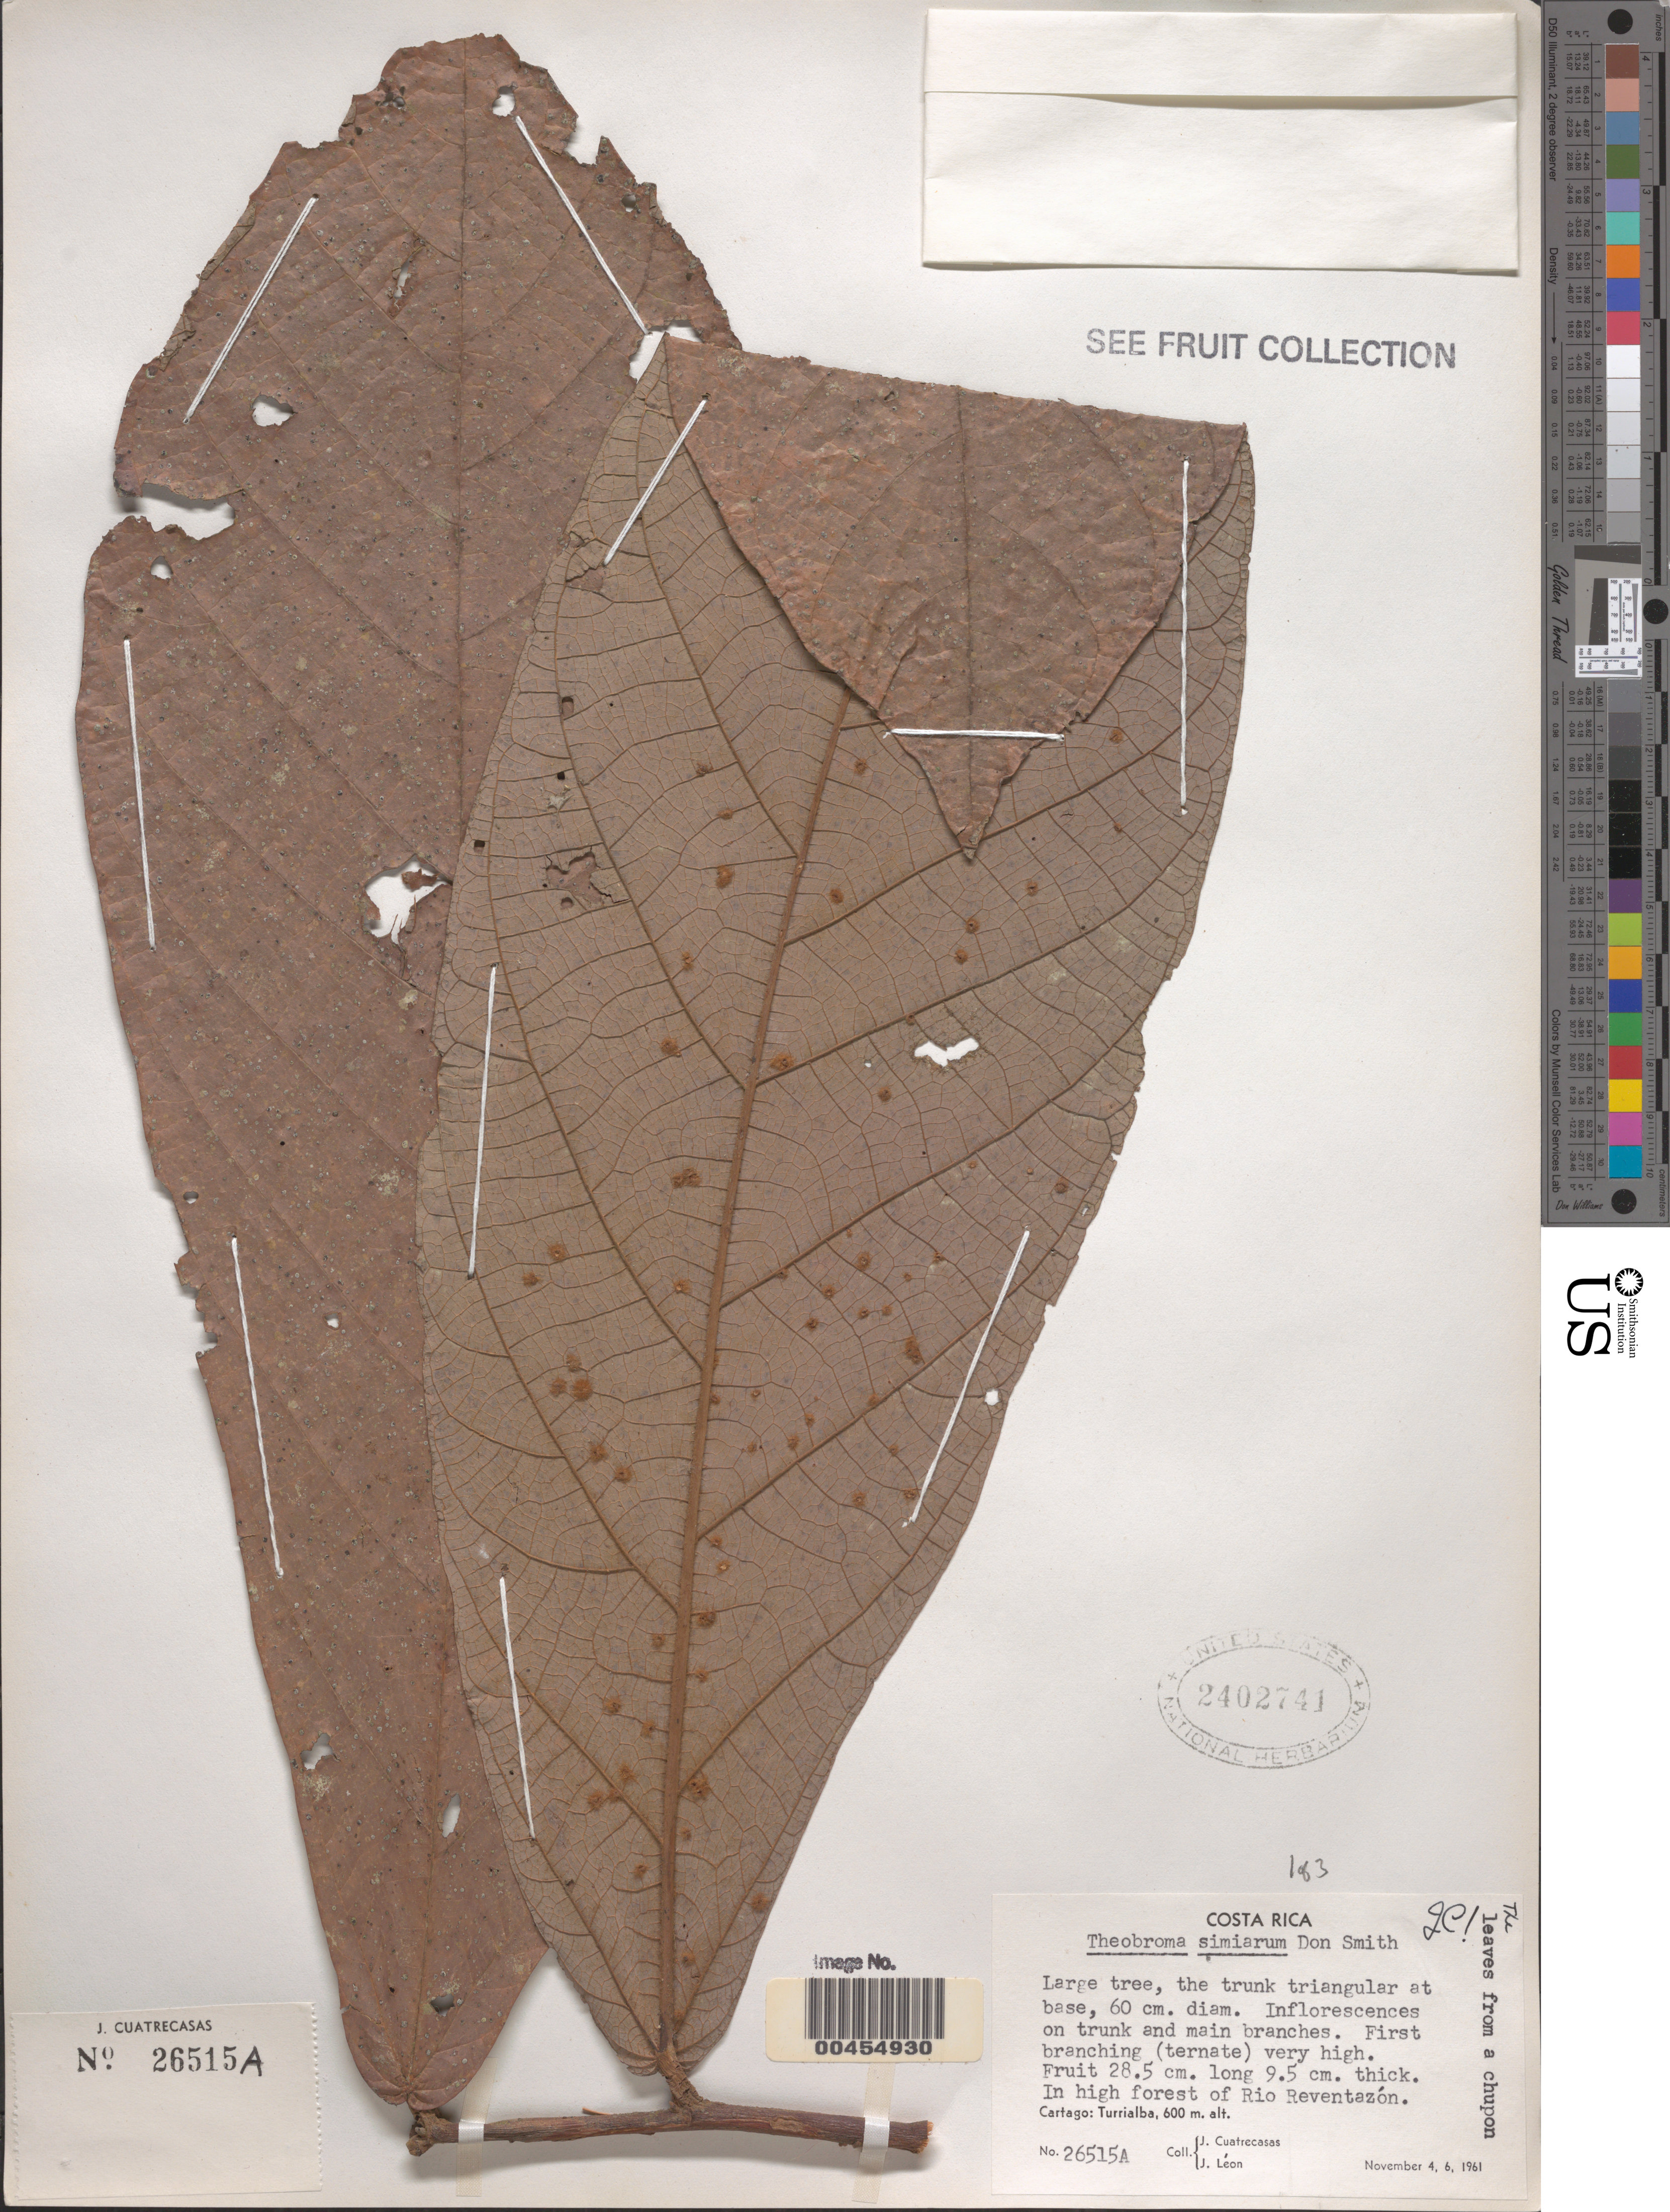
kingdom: Plantae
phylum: Tracheophyta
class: Magnoliopsida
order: Malvales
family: Malvaceae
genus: Theobroma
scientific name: Theobroma simiarum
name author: Donn. Sm.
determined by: Cuatrecasas, J.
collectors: J. Cuatrecasas & J. León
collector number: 26515A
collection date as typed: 04 Nov 1961 to 06 Nov 1961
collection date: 1961-11-04/1961-11-06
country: Costa Rica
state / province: Cartago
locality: Río Reventazón, Turrialba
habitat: high forest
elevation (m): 600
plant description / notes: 1 of 3 2 of 3: USNH 2402742; BC 00454929 3 of 3: USNH 2402743; BC 00454928; SEE FRUIT COLLECTION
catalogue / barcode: US 2402741